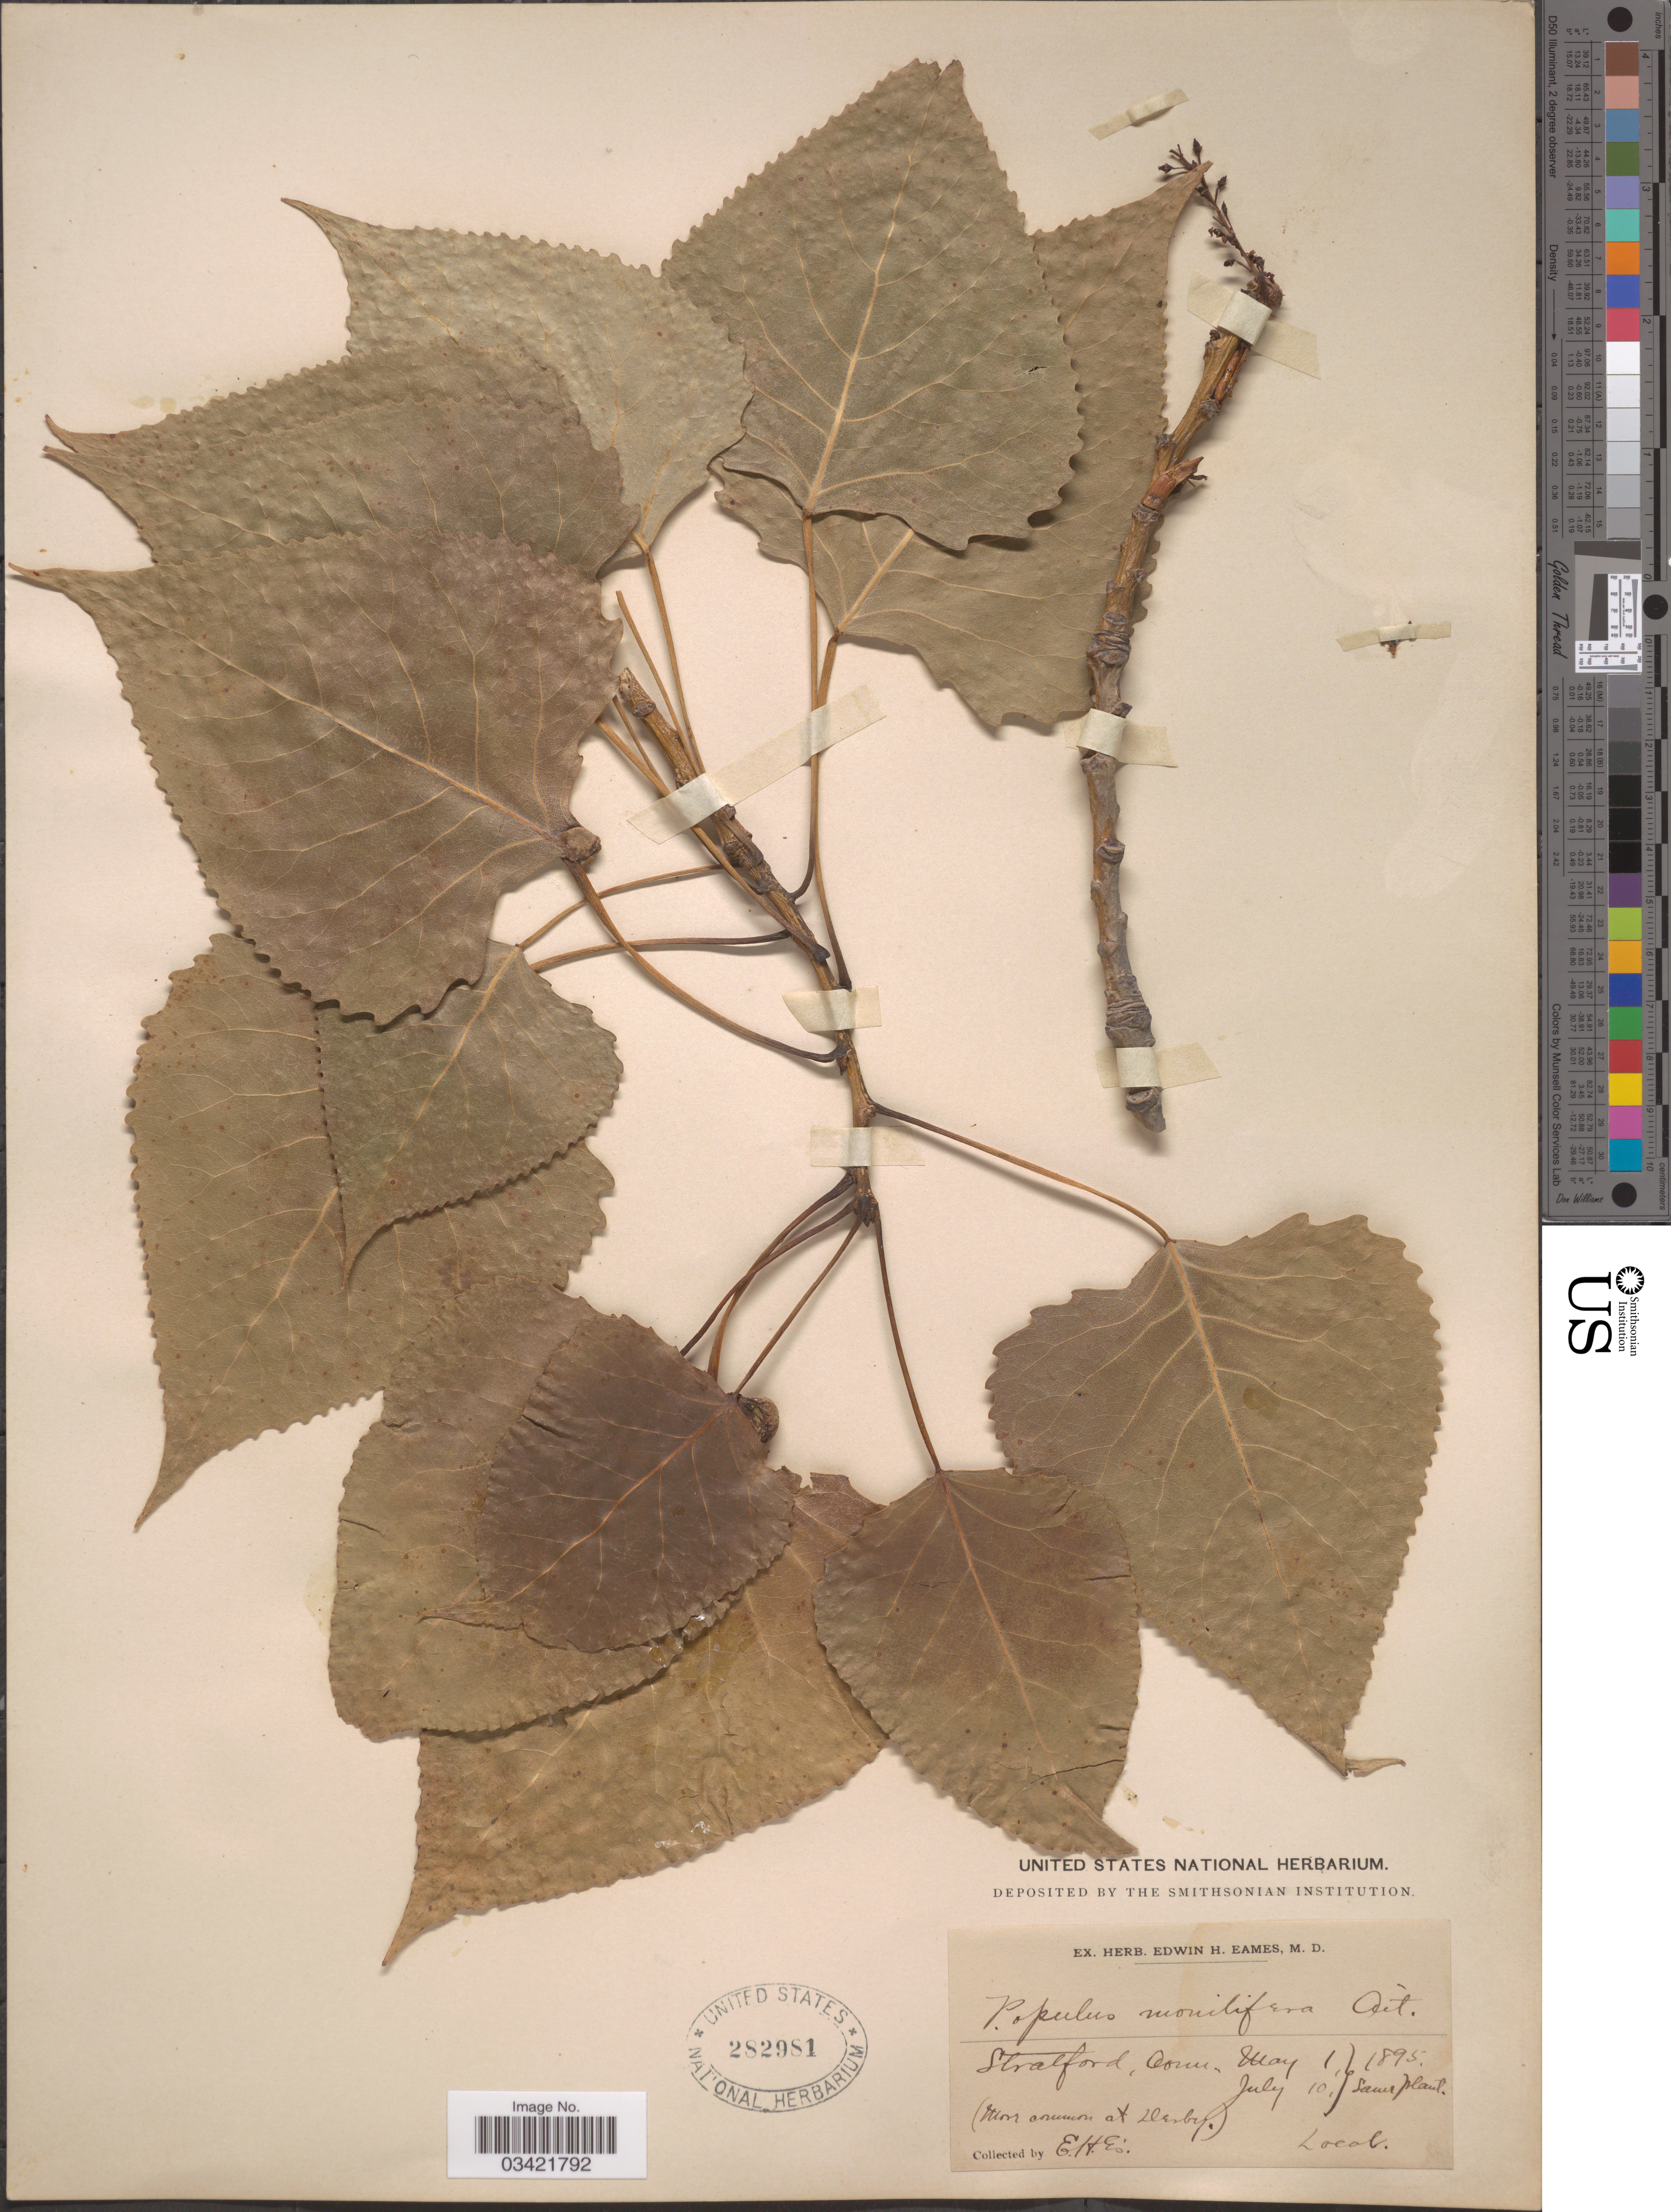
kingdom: Plantae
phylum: Tracheophyta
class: Magnoliopsida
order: Malpighiales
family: Salicaceae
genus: Populus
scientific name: Populus deltoides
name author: W. Bartram ex Marshall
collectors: E. H. Eames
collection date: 1895-05-01/1895-07-10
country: United States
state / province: Connecticut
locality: Stratford.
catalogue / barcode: US 282981